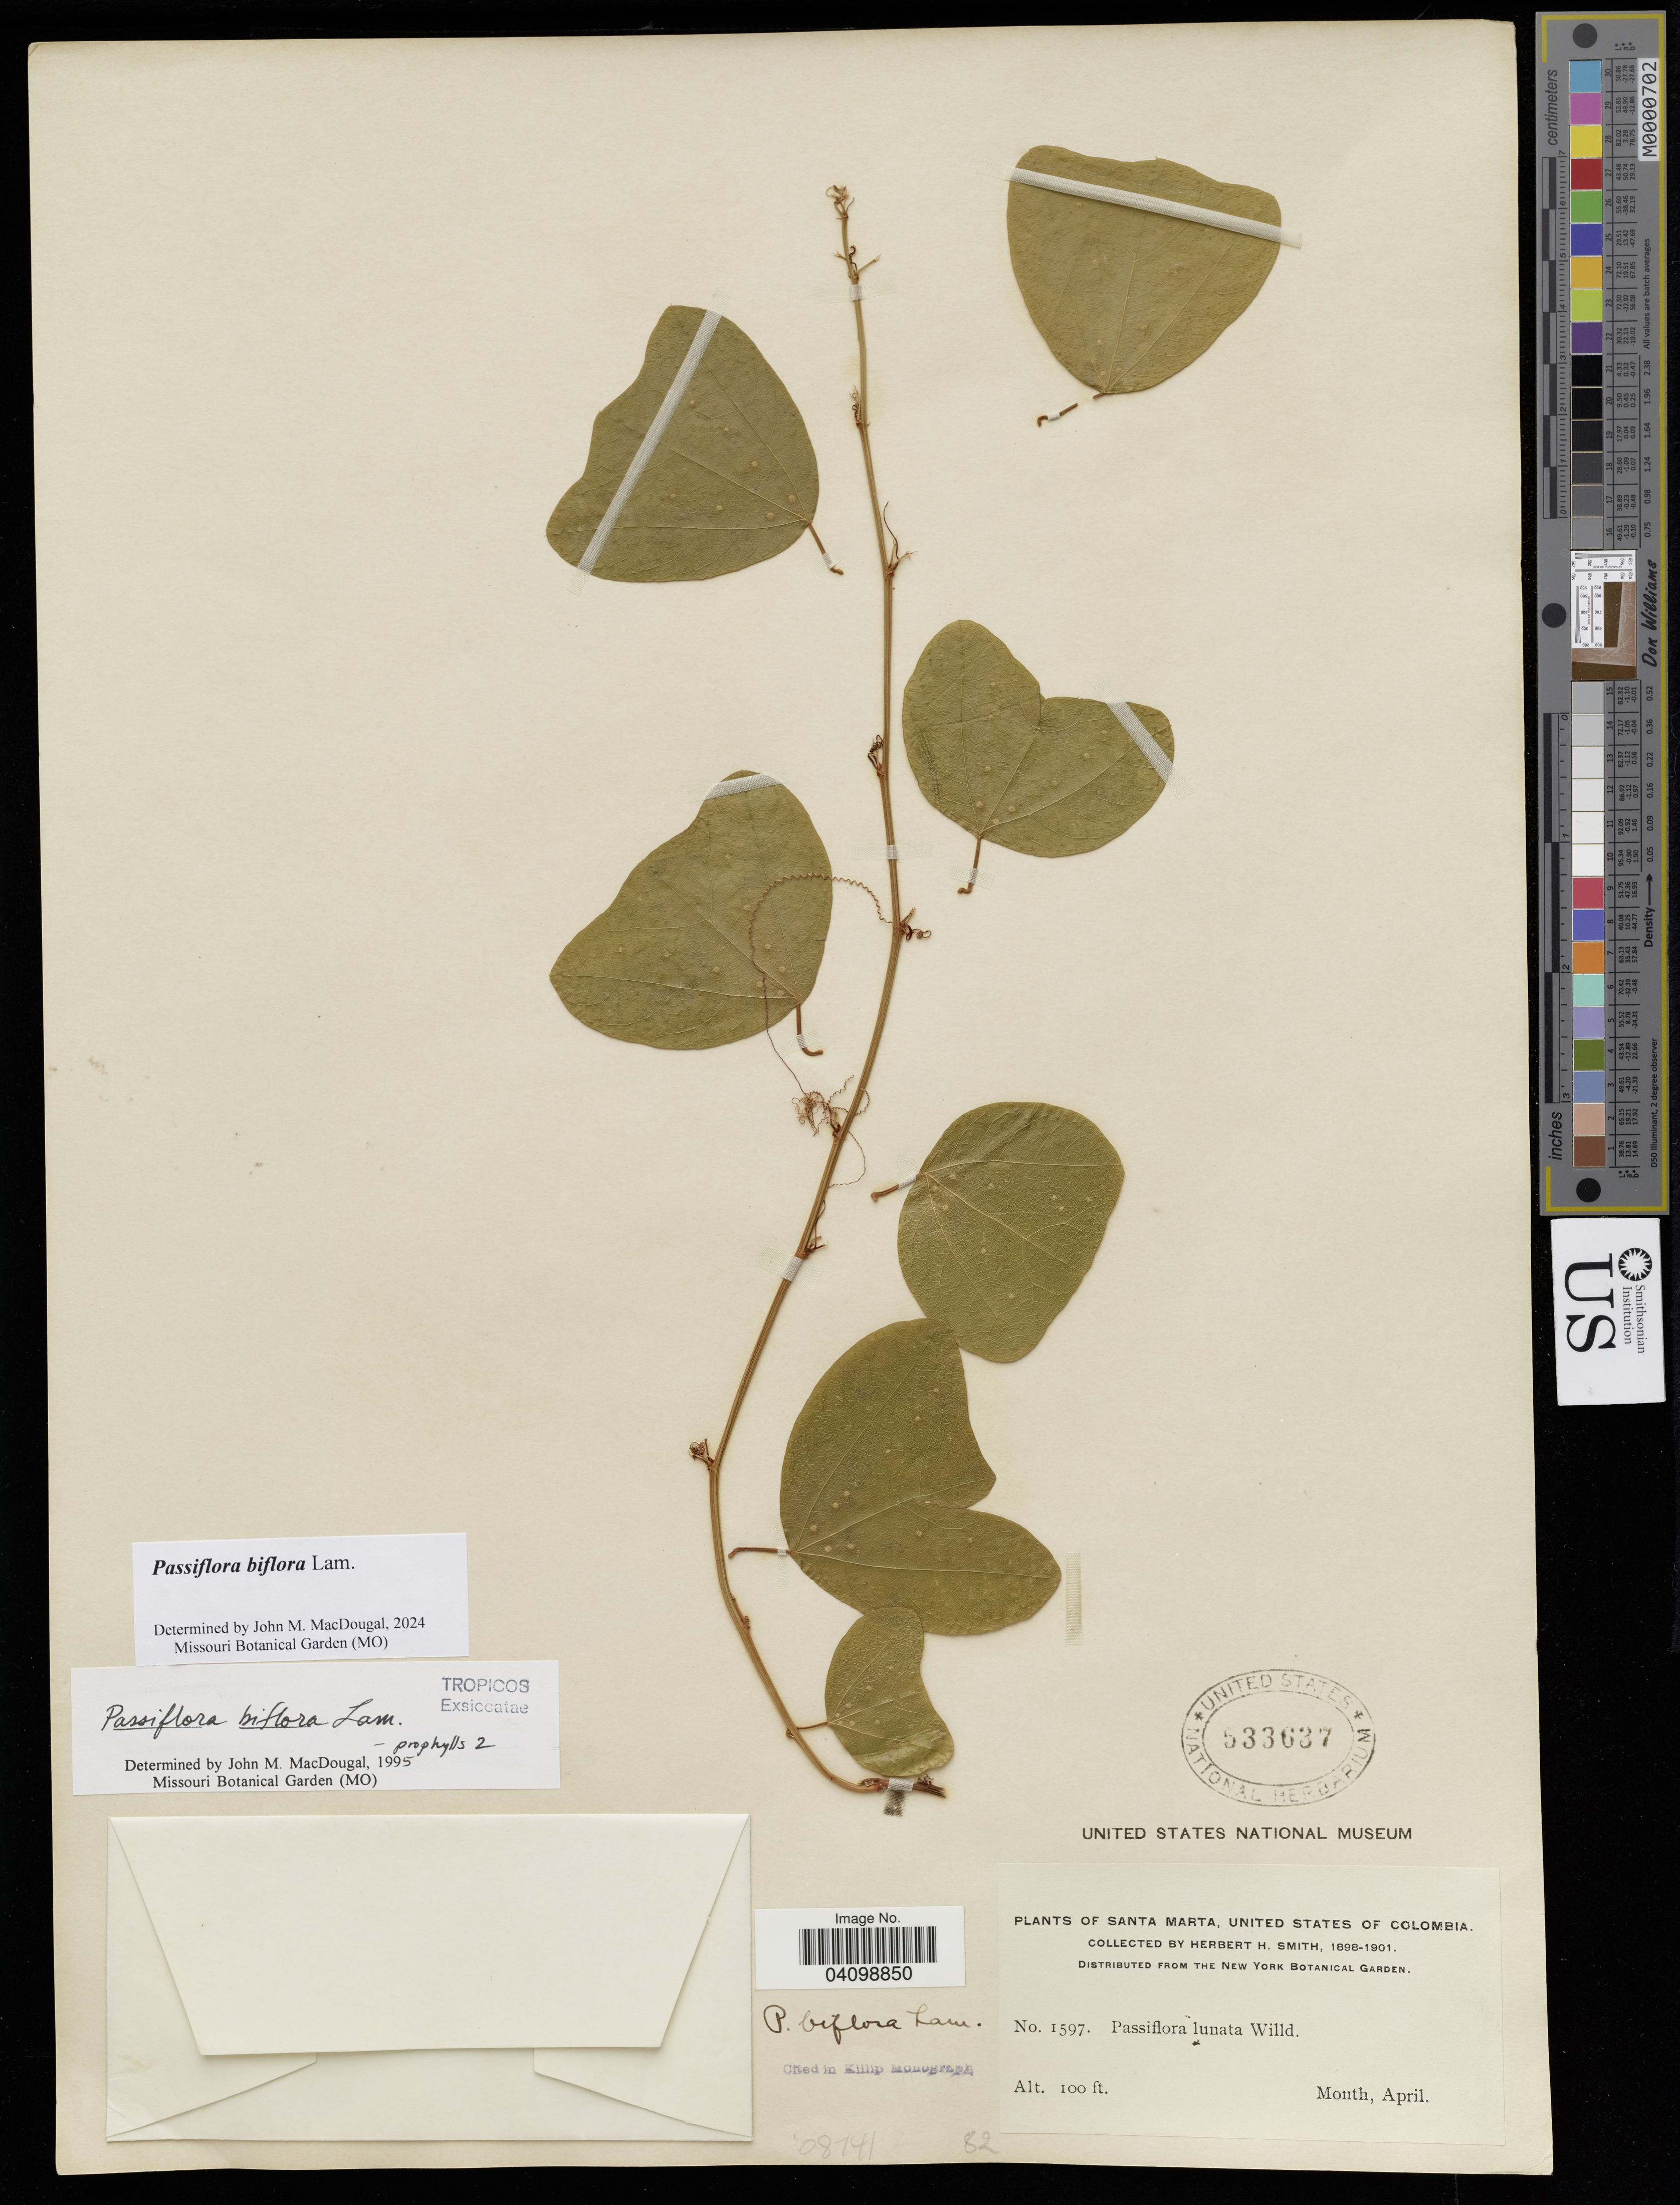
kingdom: Plantae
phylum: Tracheophyta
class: Magnoliopsida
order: Malpighiales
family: Passifloraceae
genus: Passiflora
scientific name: Passiflora biflora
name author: Lam.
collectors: H. H. Smith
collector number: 1597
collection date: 1898-04/1901-04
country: Colombia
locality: Santa Marta.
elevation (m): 30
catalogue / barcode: US 533637